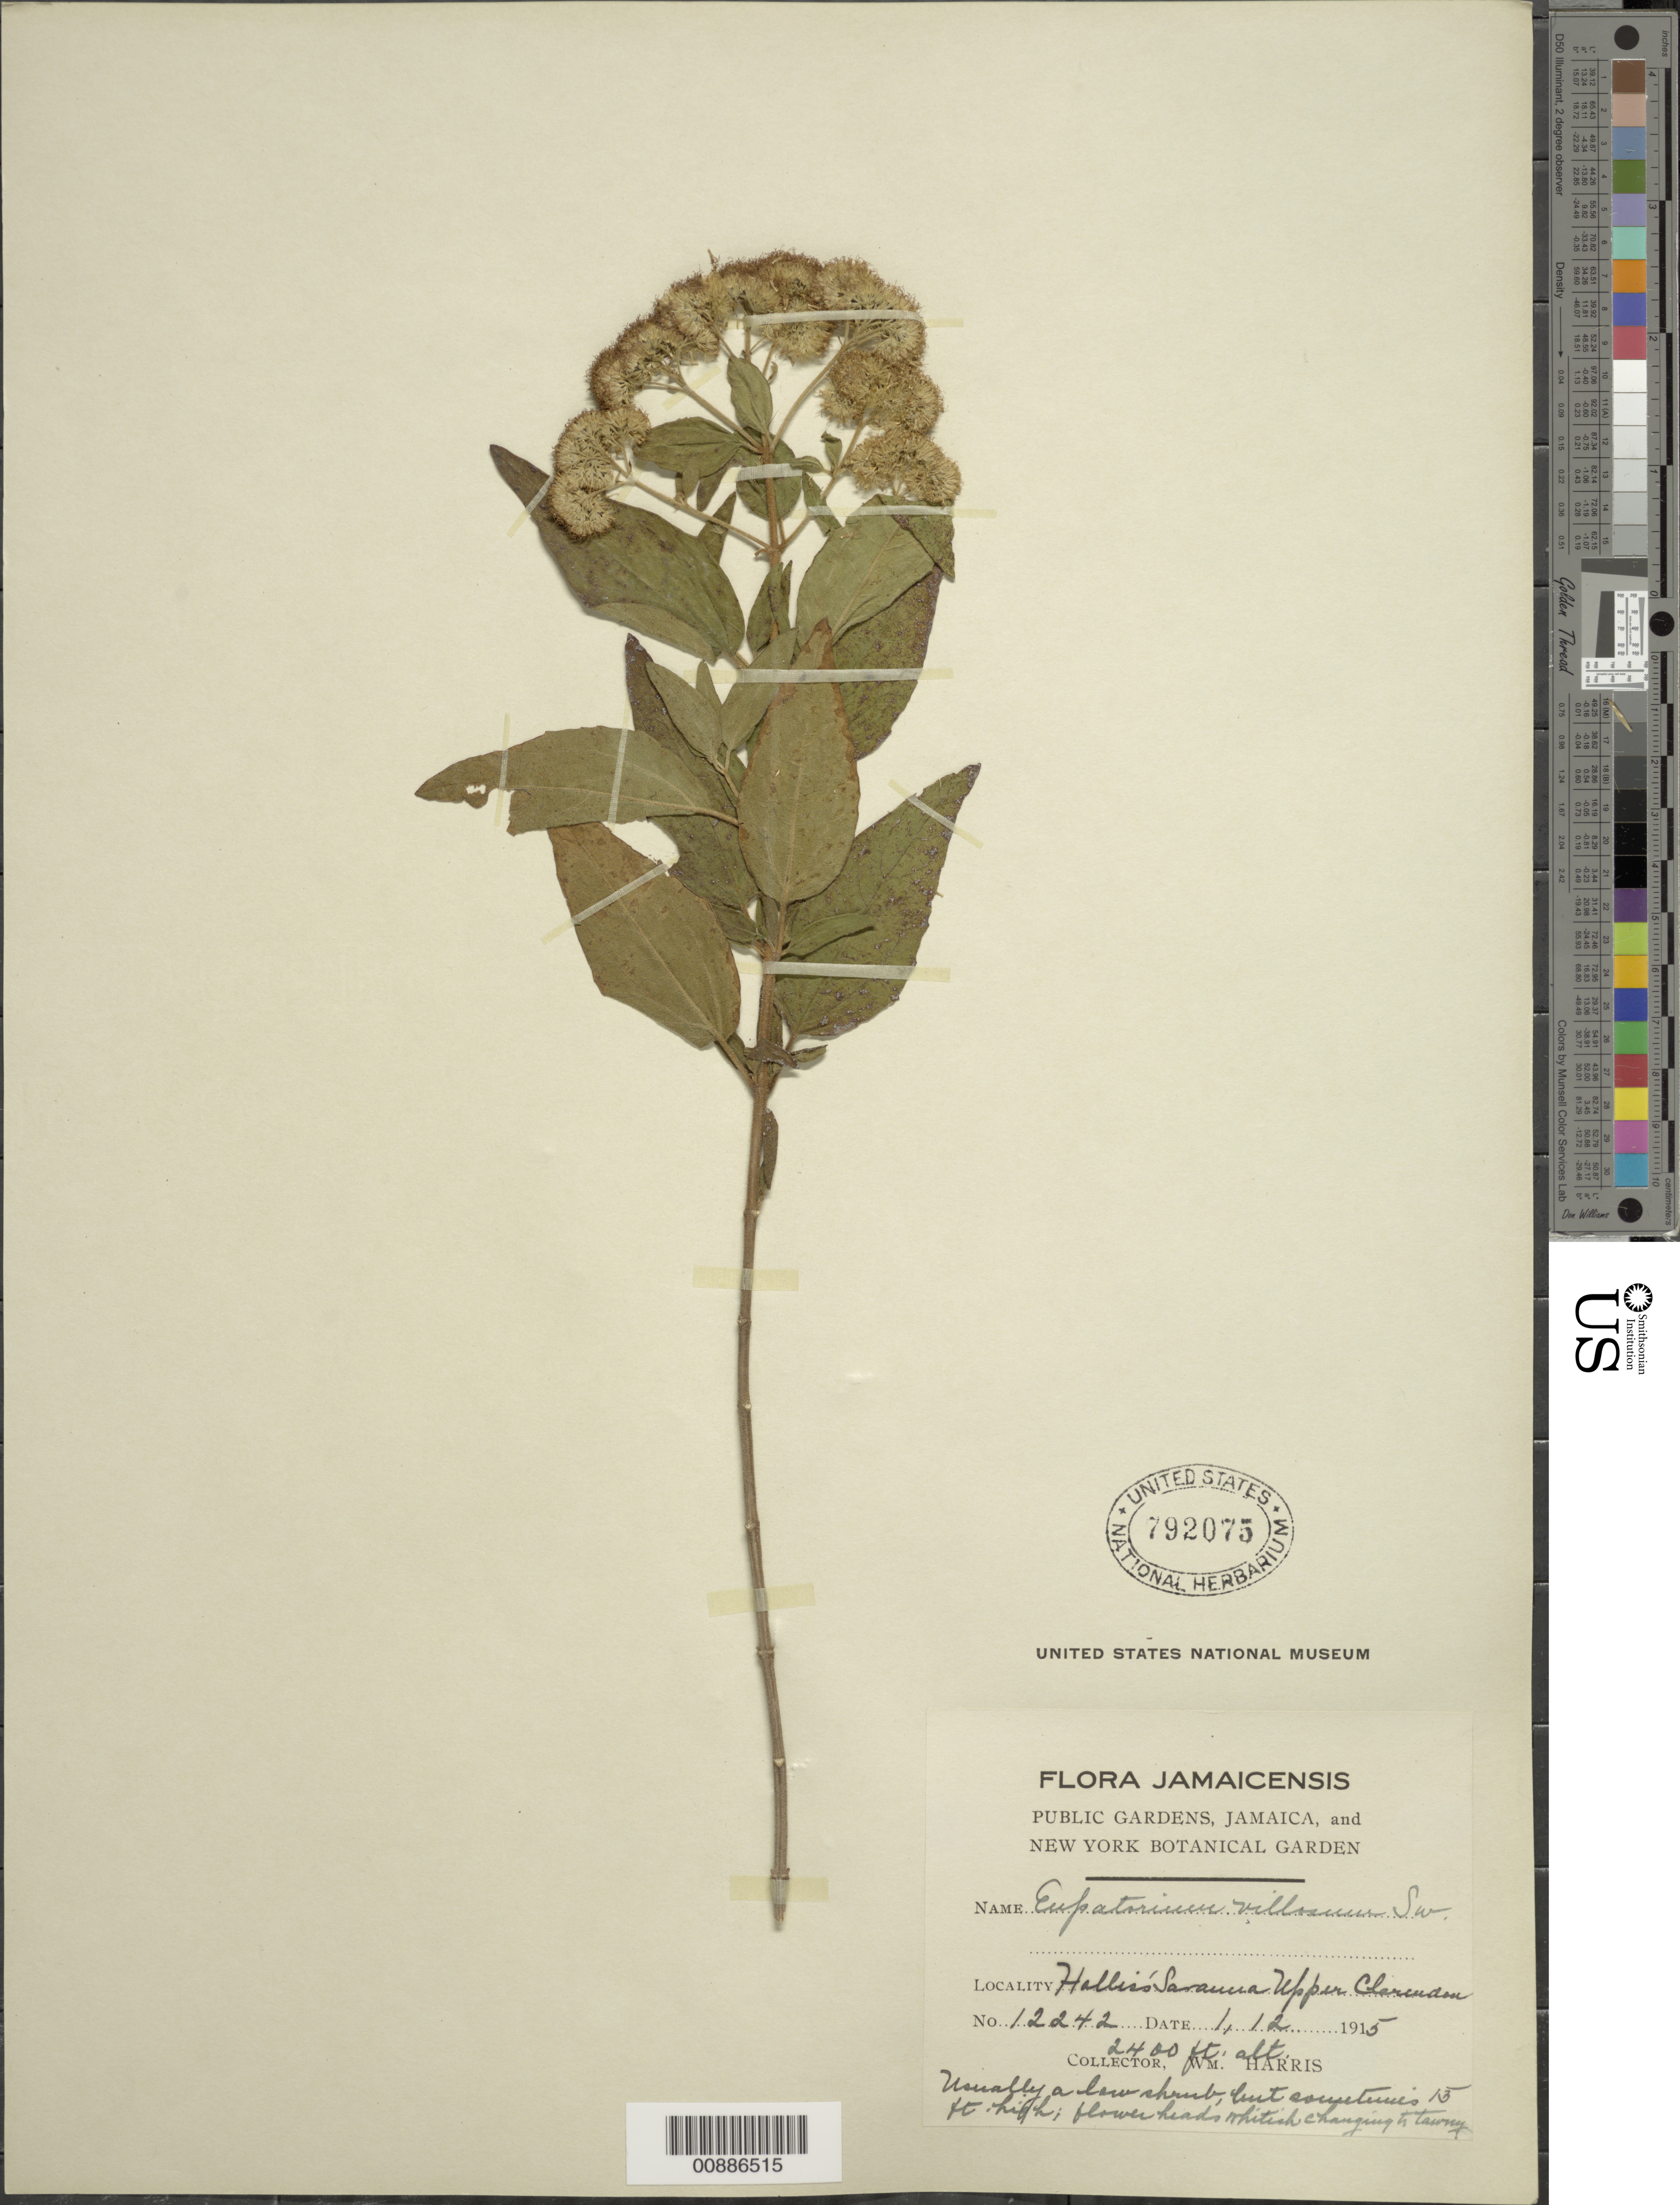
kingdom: Plantae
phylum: Tracheophyta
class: Magnoliopsida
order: Asterales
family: Asteraceae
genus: Koanophyllon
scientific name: Koanophyllon villosum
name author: (Sw.) R.M. King & H. Rob.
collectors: W. H. Harris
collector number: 12242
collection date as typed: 01 Dec 1915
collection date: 1915-12-01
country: Jamaica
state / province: Clarendon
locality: Hallis's Savanna, Upper Clarendon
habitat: Savanna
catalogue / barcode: US 792075